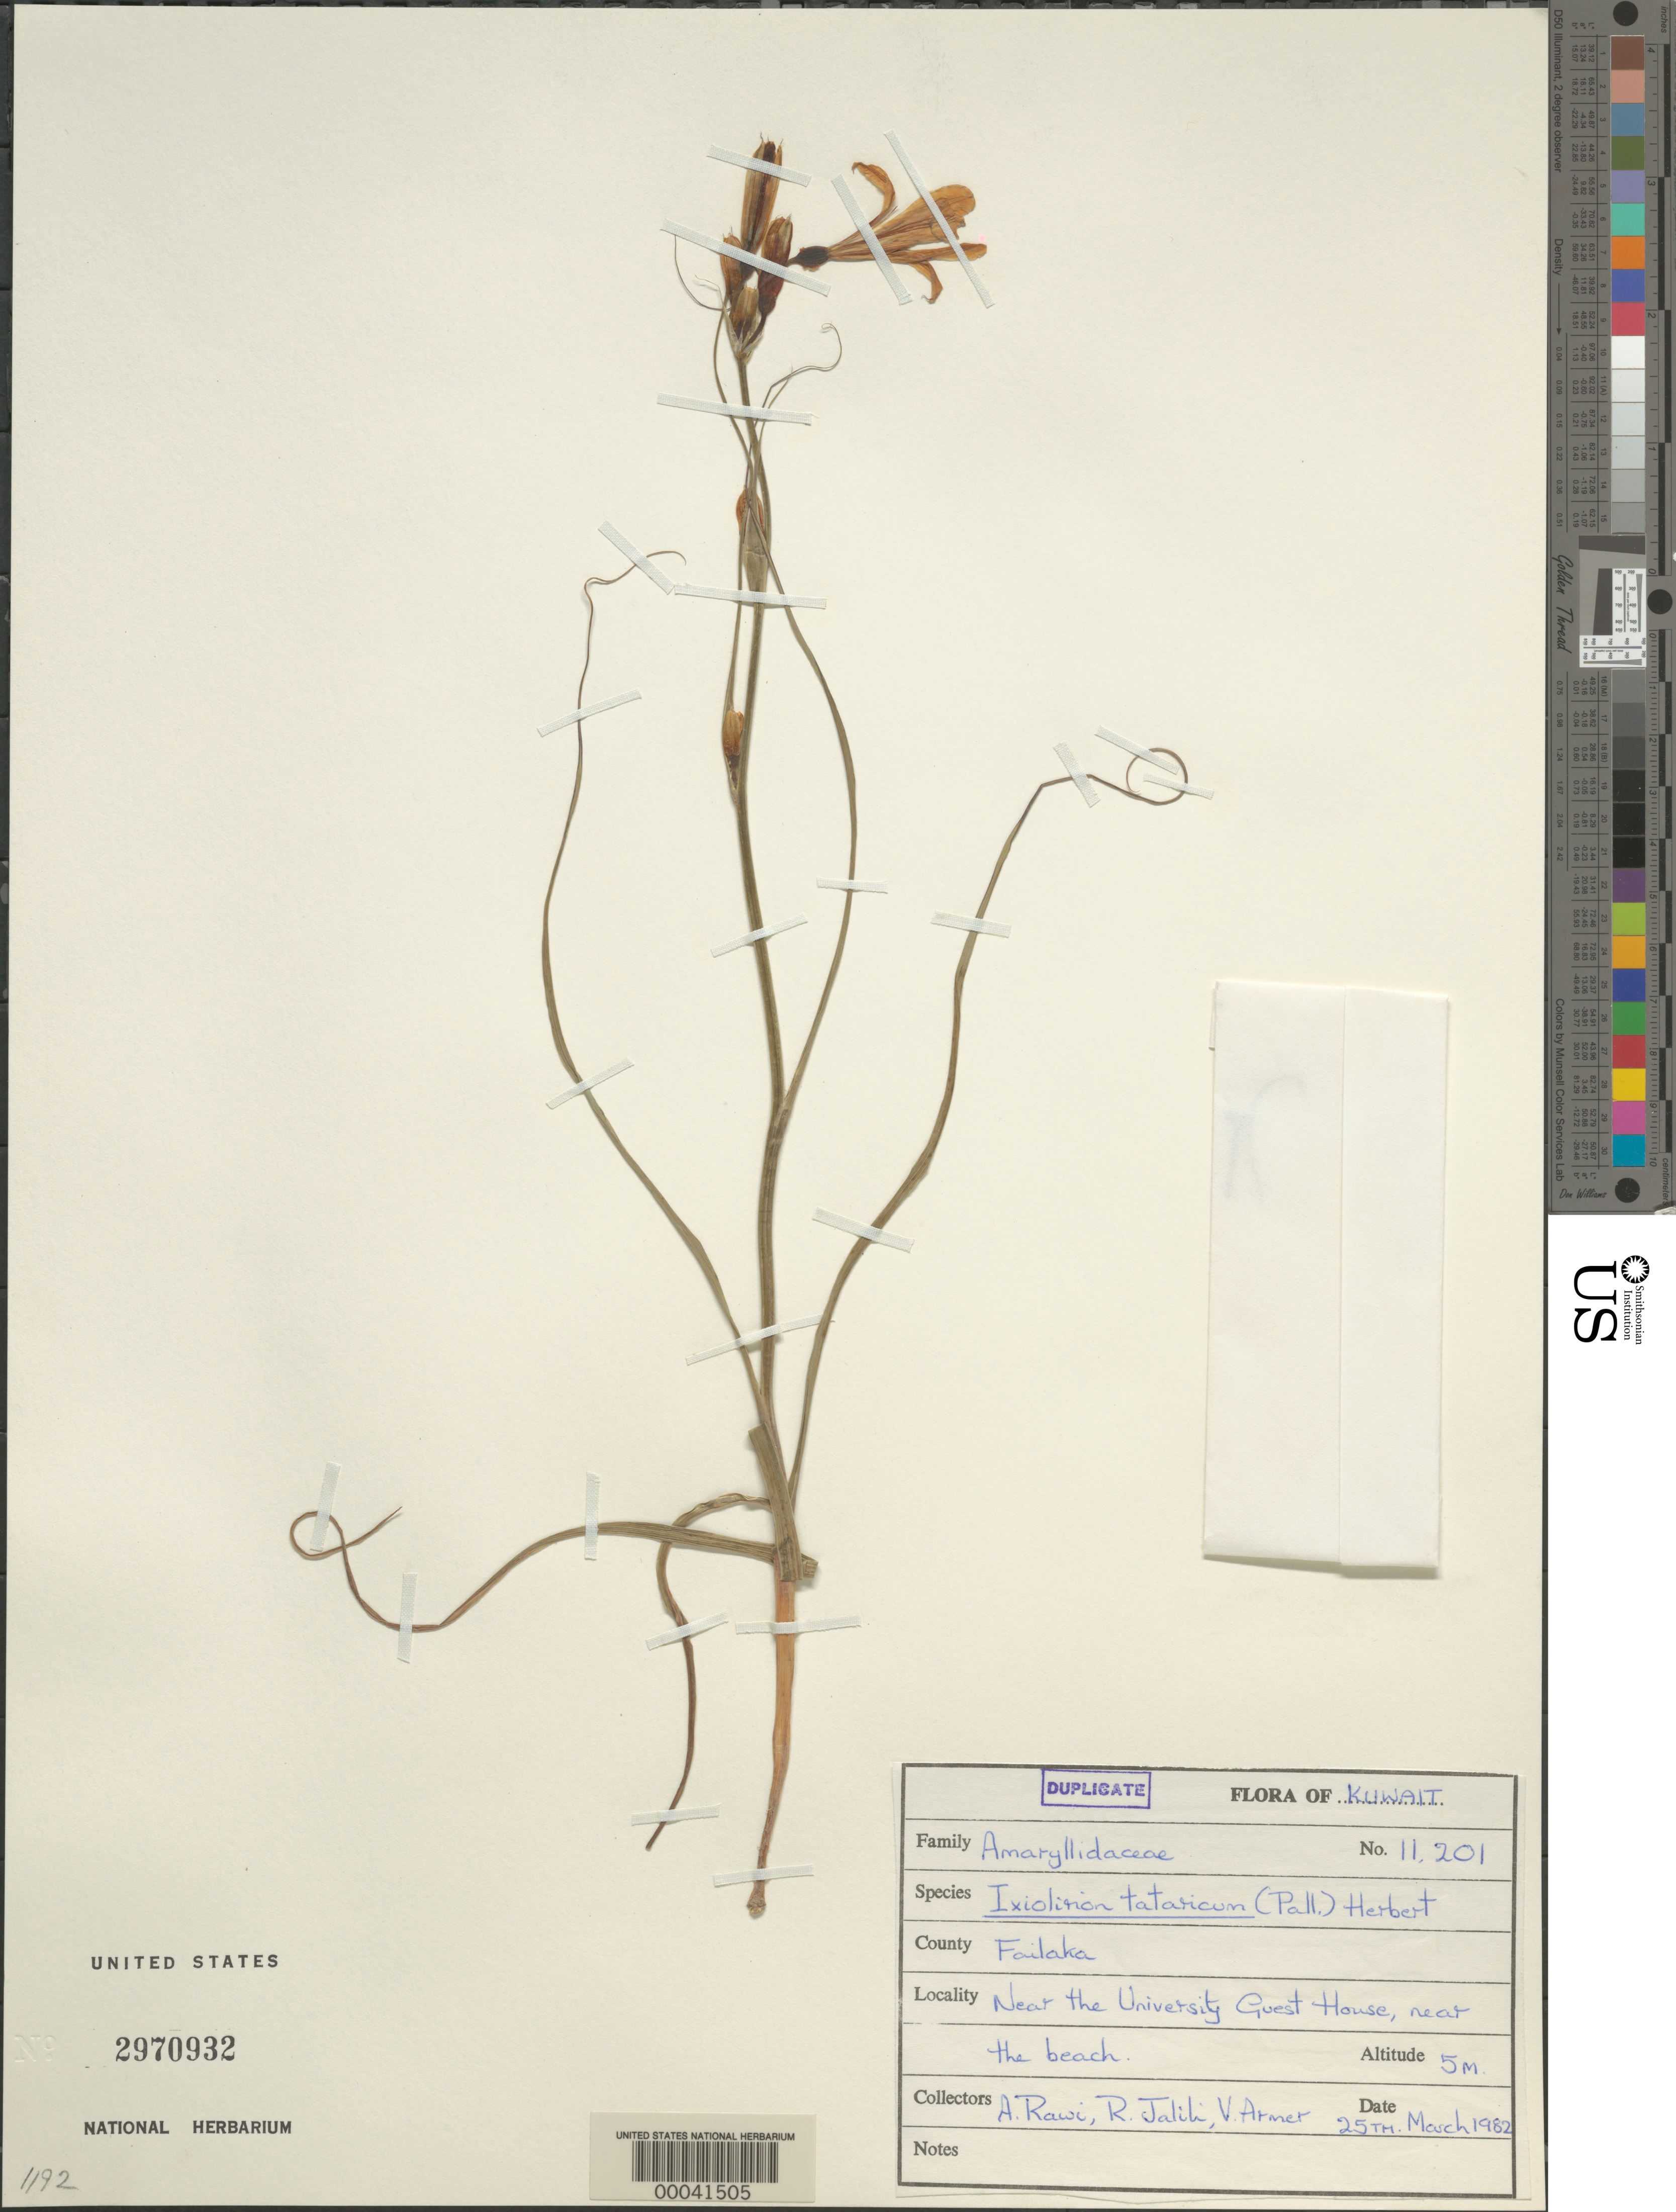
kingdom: Plantae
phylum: Tracheophyta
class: Liliopsida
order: Asparagales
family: Ixioliriaceae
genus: Ixiolirion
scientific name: Ixiolirion tataricum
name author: (Pall.) Schult. & Schult. f.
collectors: A. Rawi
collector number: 11201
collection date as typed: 25 Mar 1982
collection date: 1982-03-25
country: Kuwait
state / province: Al 'Asimah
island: Failaka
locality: Failaka I., near the university guest house, near the beach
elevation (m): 5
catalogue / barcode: US 2970932